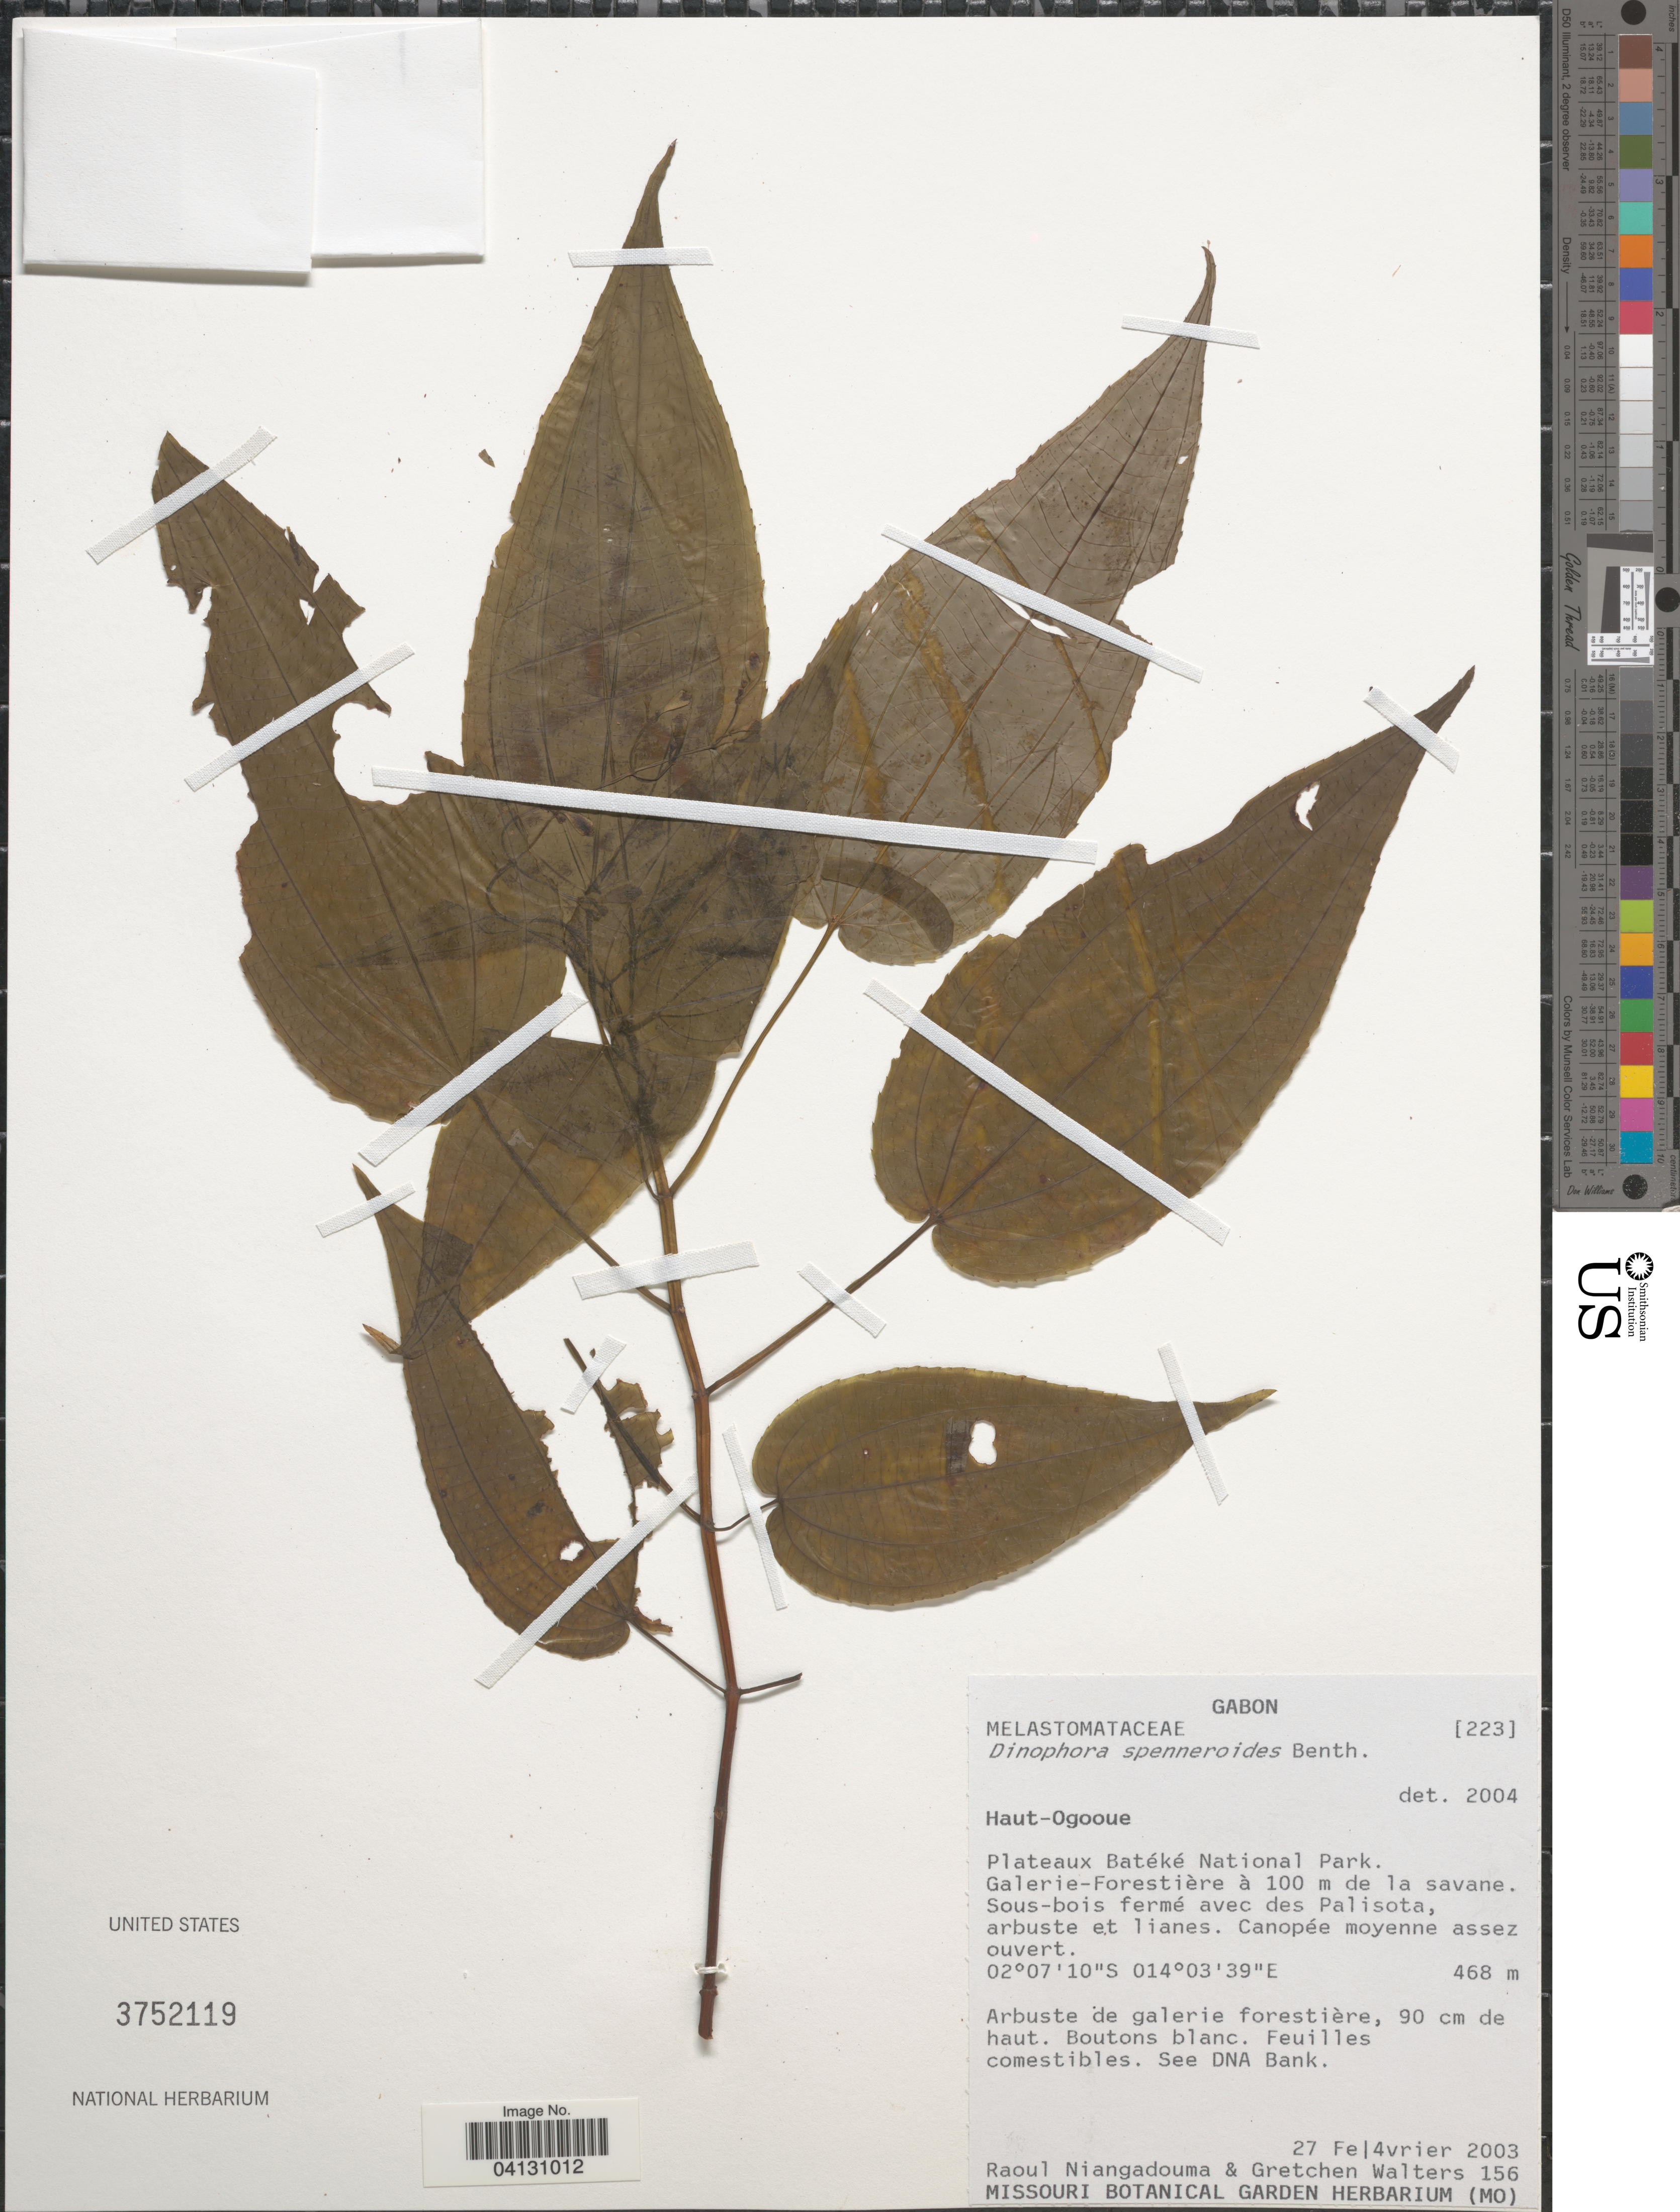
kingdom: Plantae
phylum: Tracheophyta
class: Magnoliopsida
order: Myrtales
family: Melastomataceae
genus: Dinophora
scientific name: Dinophora spenneroides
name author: Benth.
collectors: R. Niangadouma & G. Walters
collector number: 156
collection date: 2003-02-27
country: Gabon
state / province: Haut-Ogooue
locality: Plateaux Batéké National Park. Galerie-Forestière à 100 m de la savane.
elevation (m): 468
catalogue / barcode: US 3752119